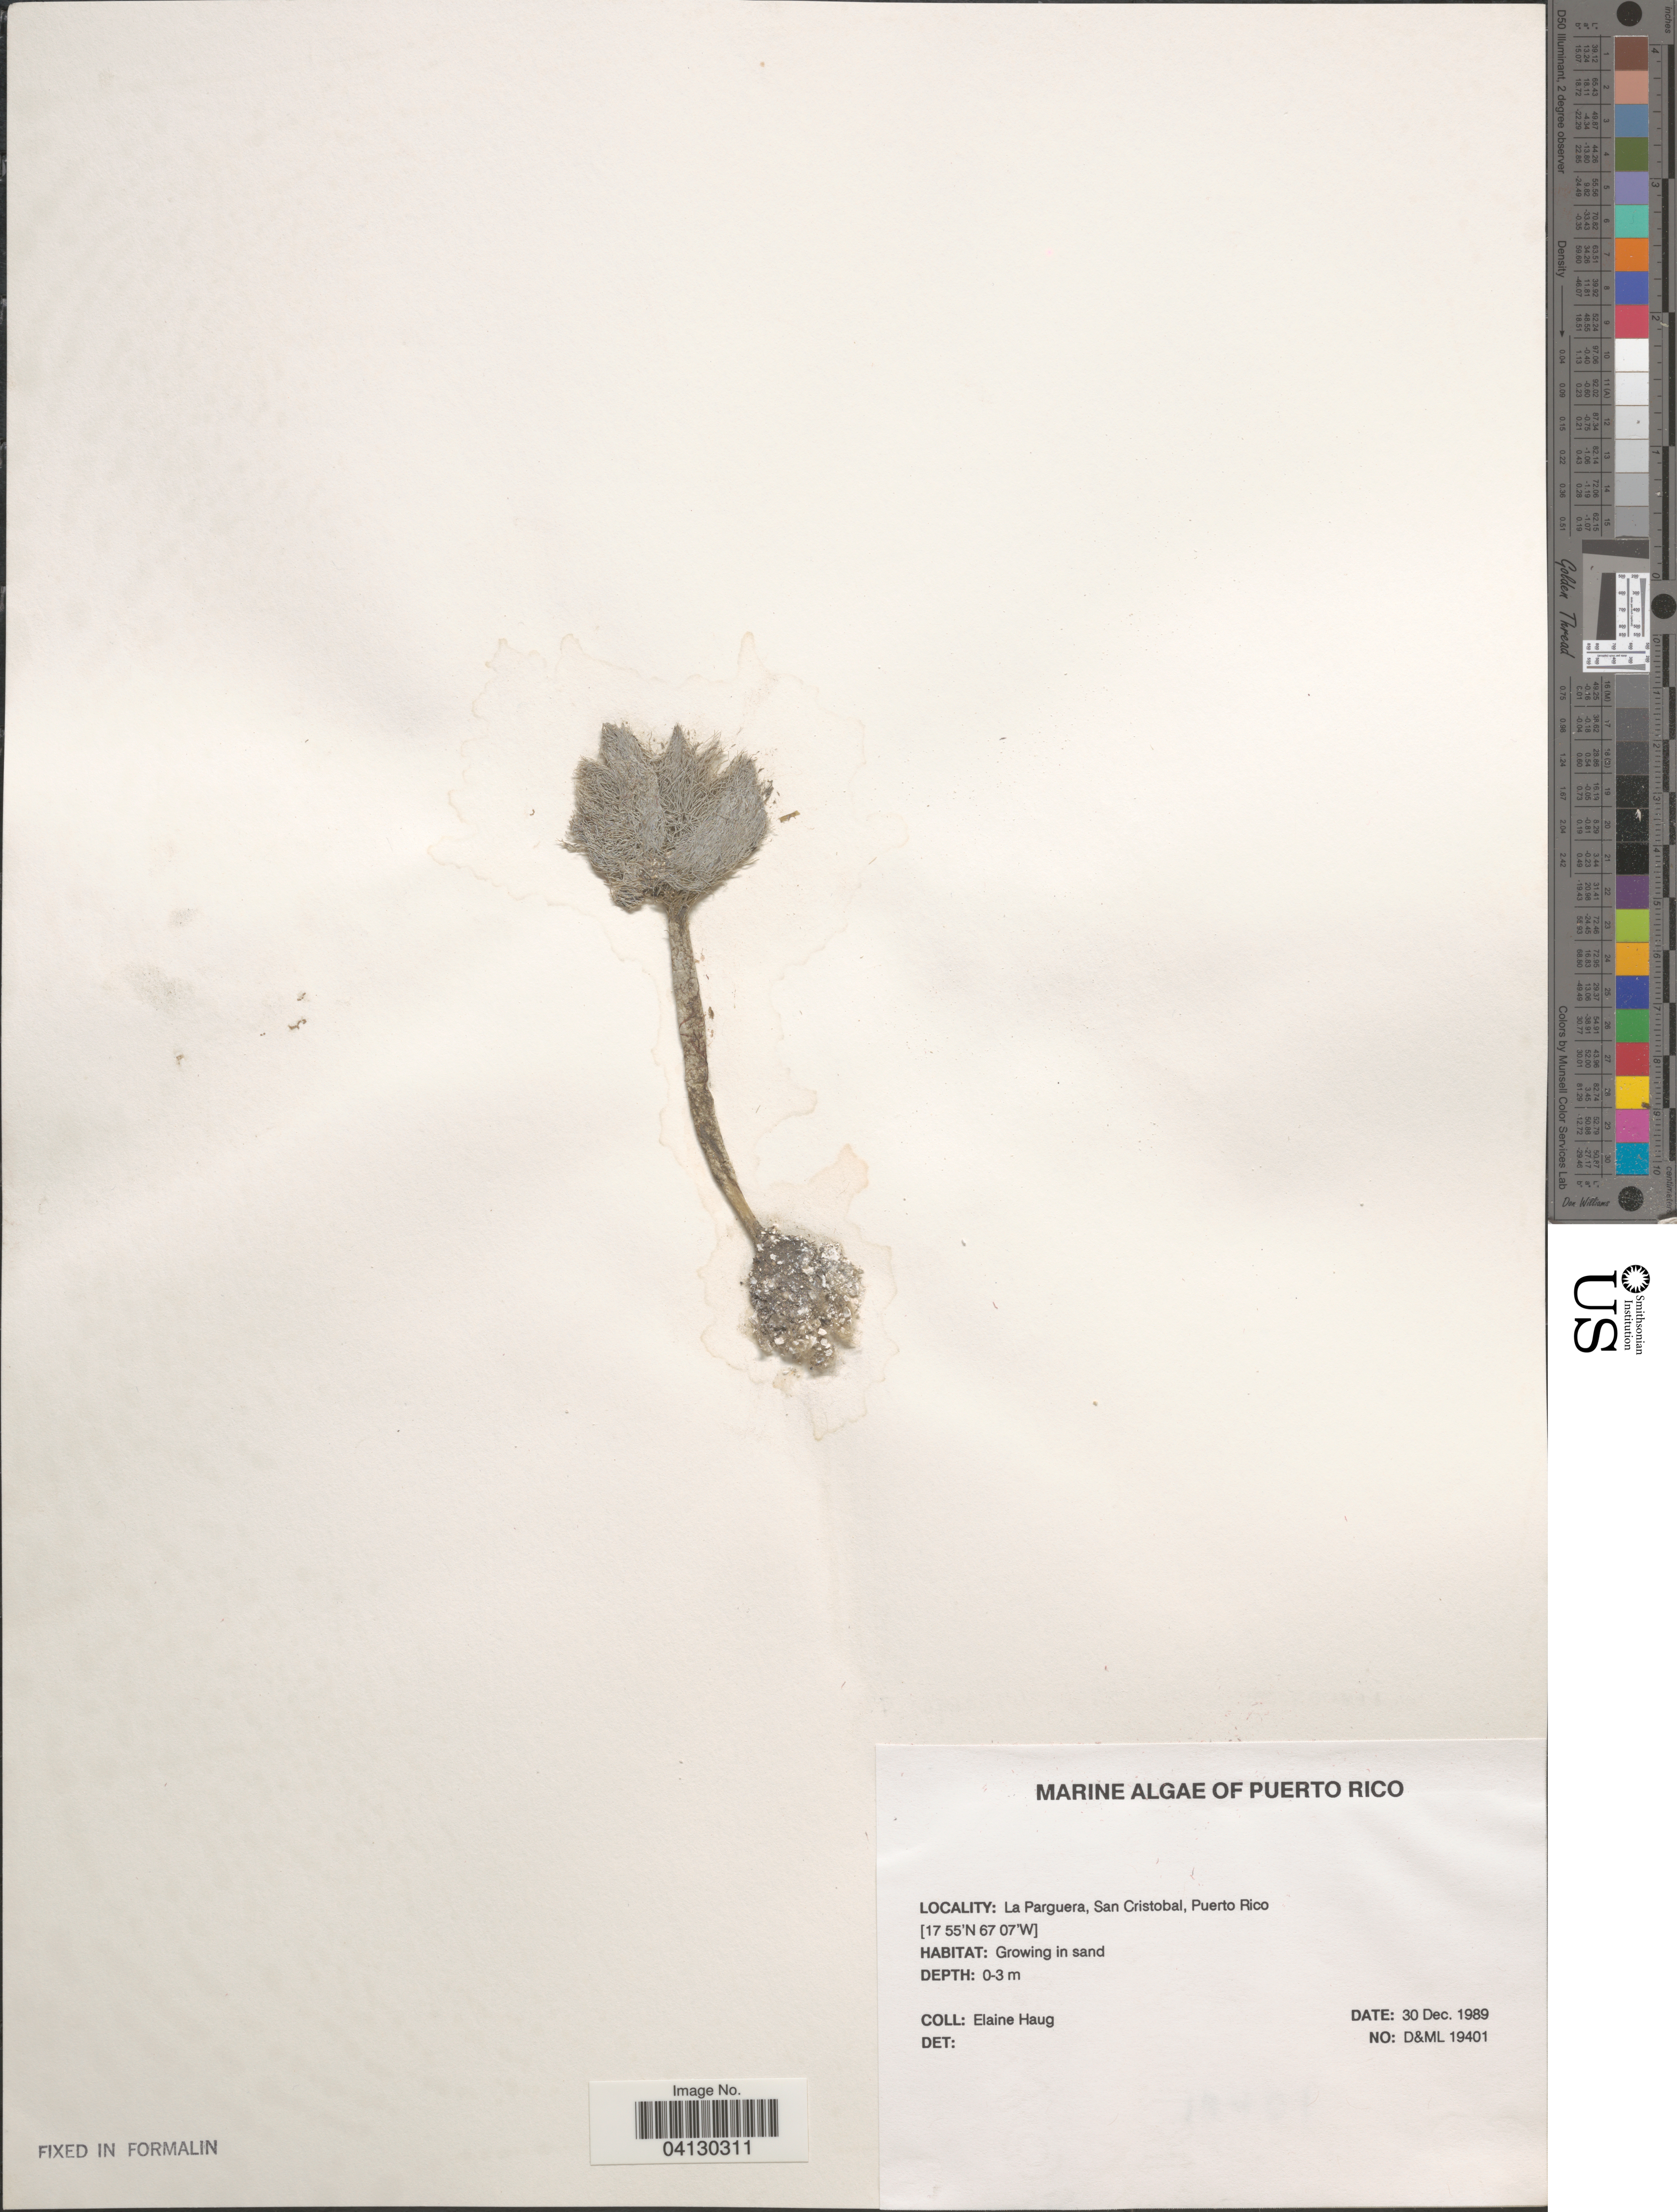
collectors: E. Haug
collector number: D&ML19401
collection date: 1989-12-30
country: Puerto Rico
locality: La Parguera, San Cristobal.